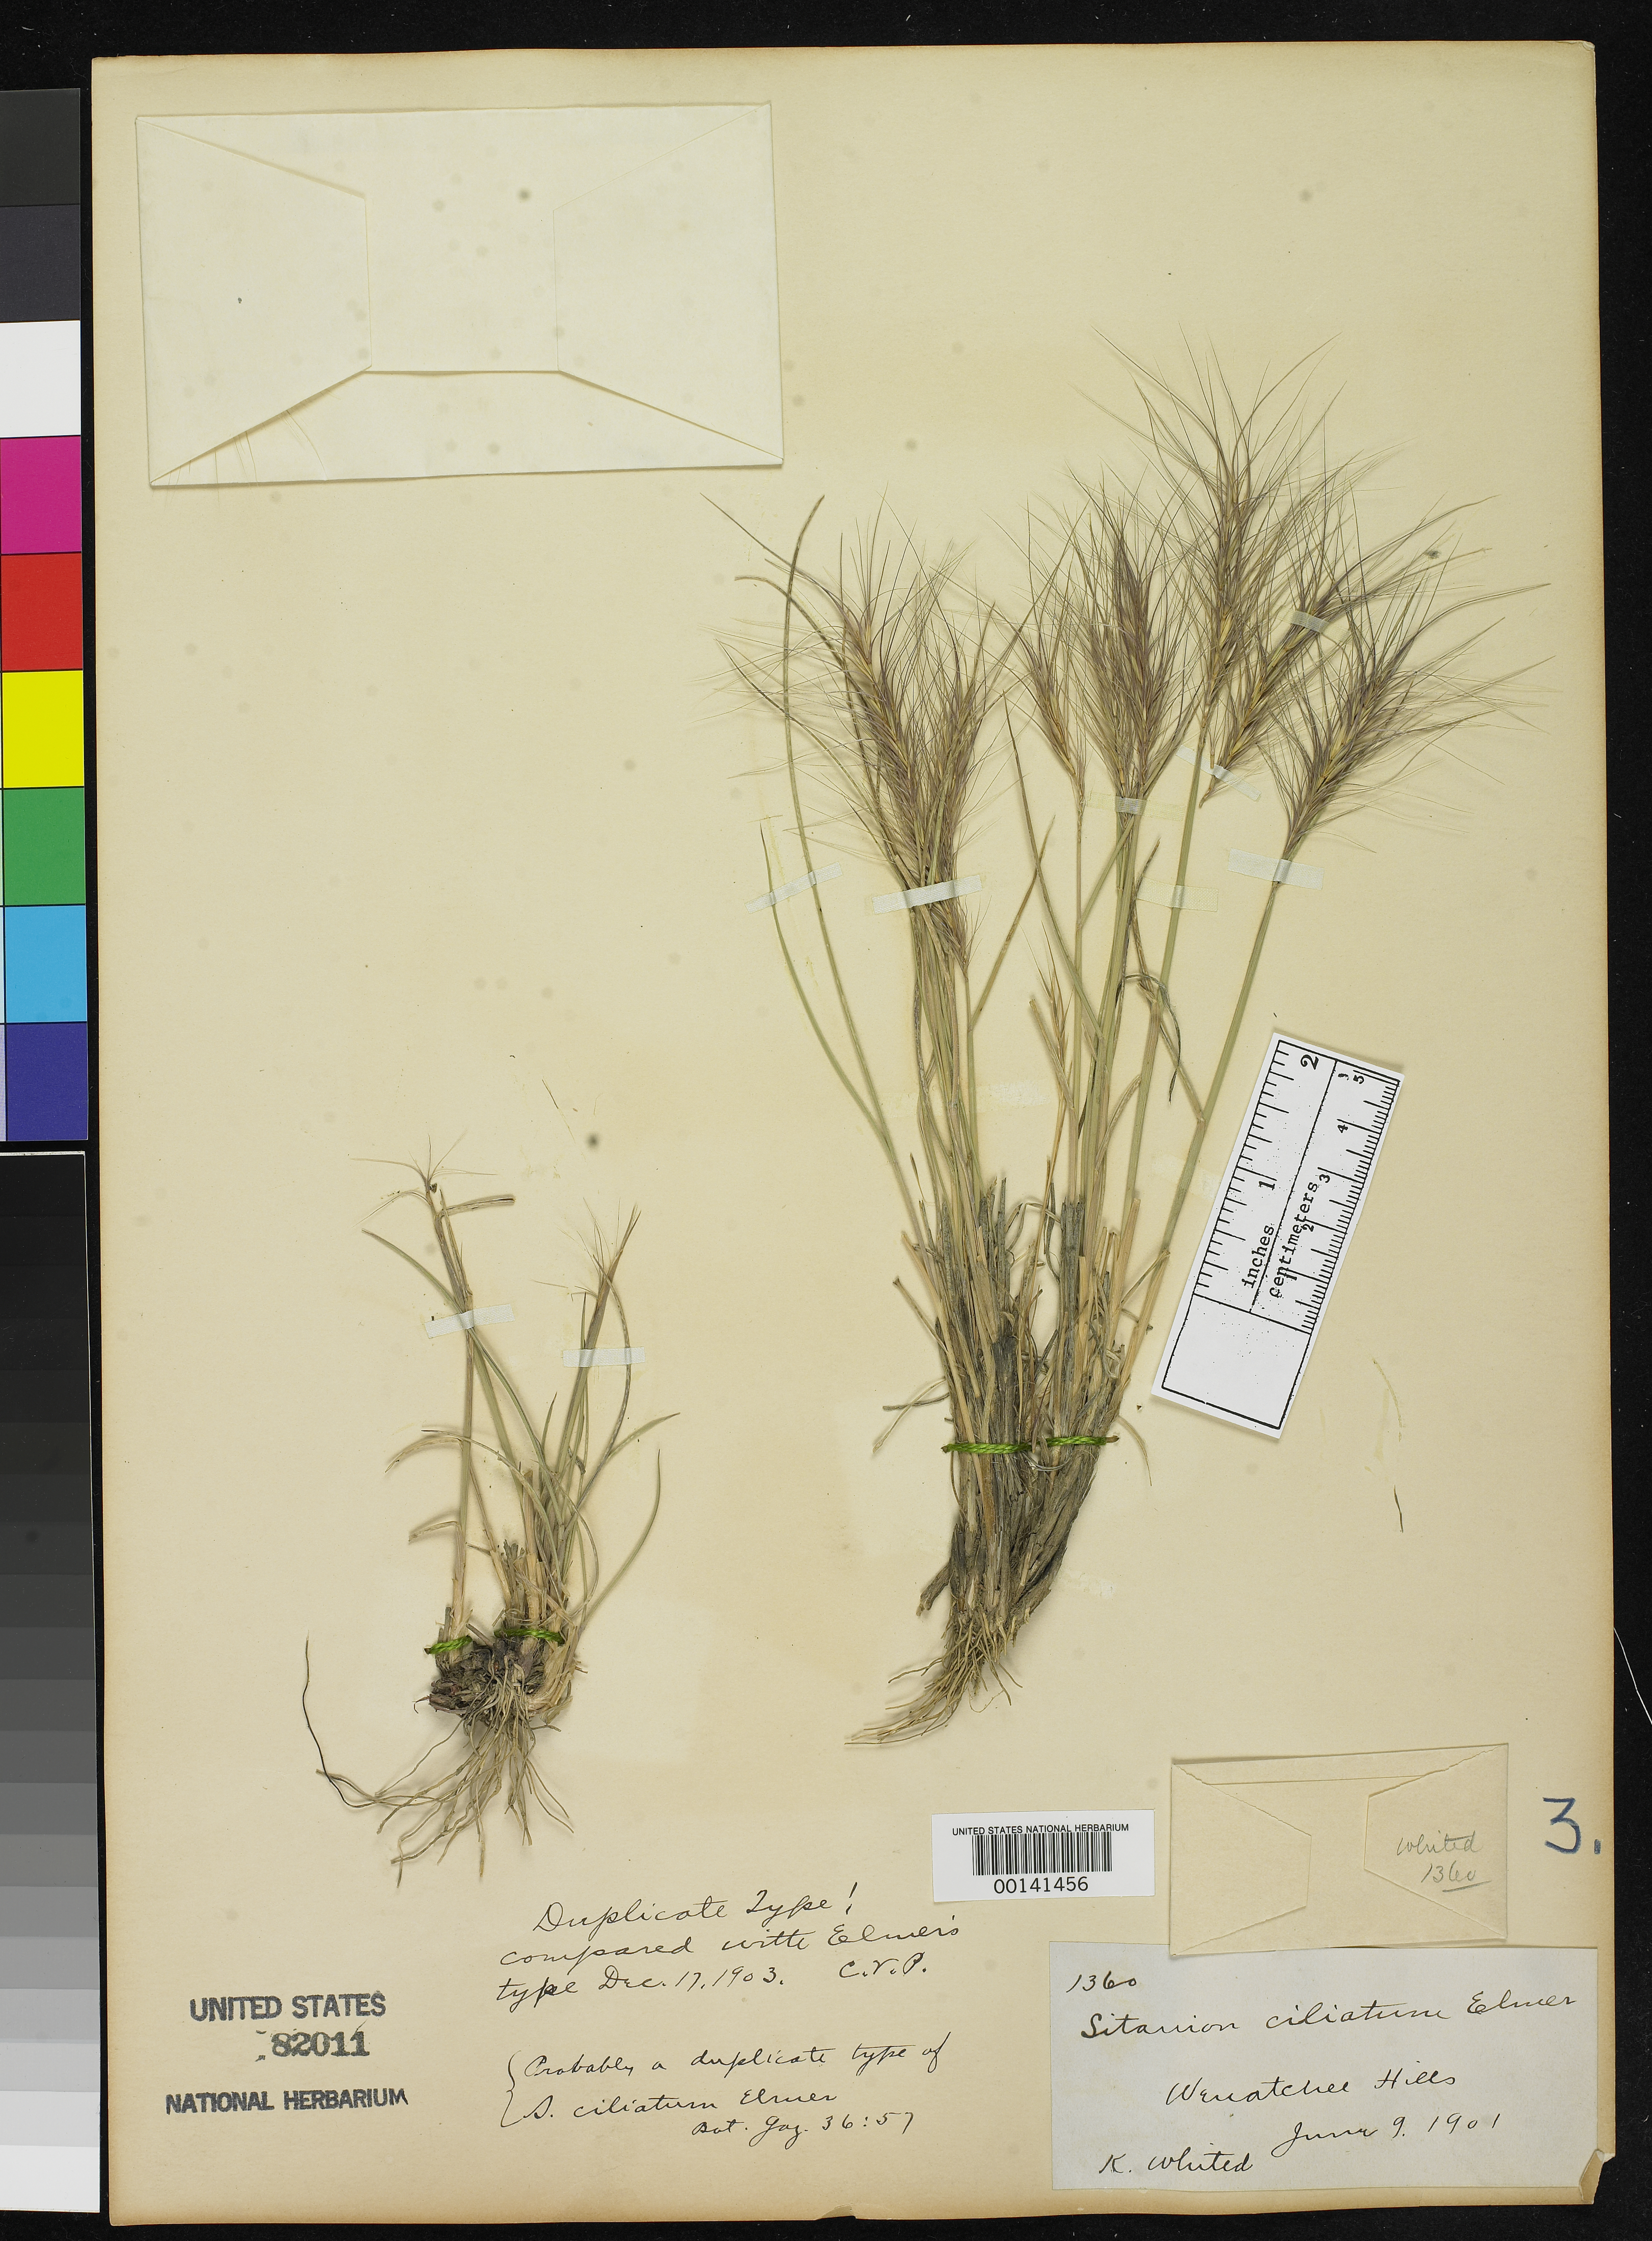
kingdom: Plantae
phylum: Tracheophyta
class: Liliopsida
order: Poales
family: Poaceae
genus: Sitanion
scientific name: Sitanion ciliatum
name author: Elmer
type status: Isotype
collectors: K. Whited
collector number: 1360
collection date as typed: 09 Jun 1901 or 06 Sep 1901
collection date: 1901-06-09 or 1901-09-06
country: United States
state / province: Washington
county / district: Chelan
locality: Wenatchee Hills.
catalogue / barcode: US 82011